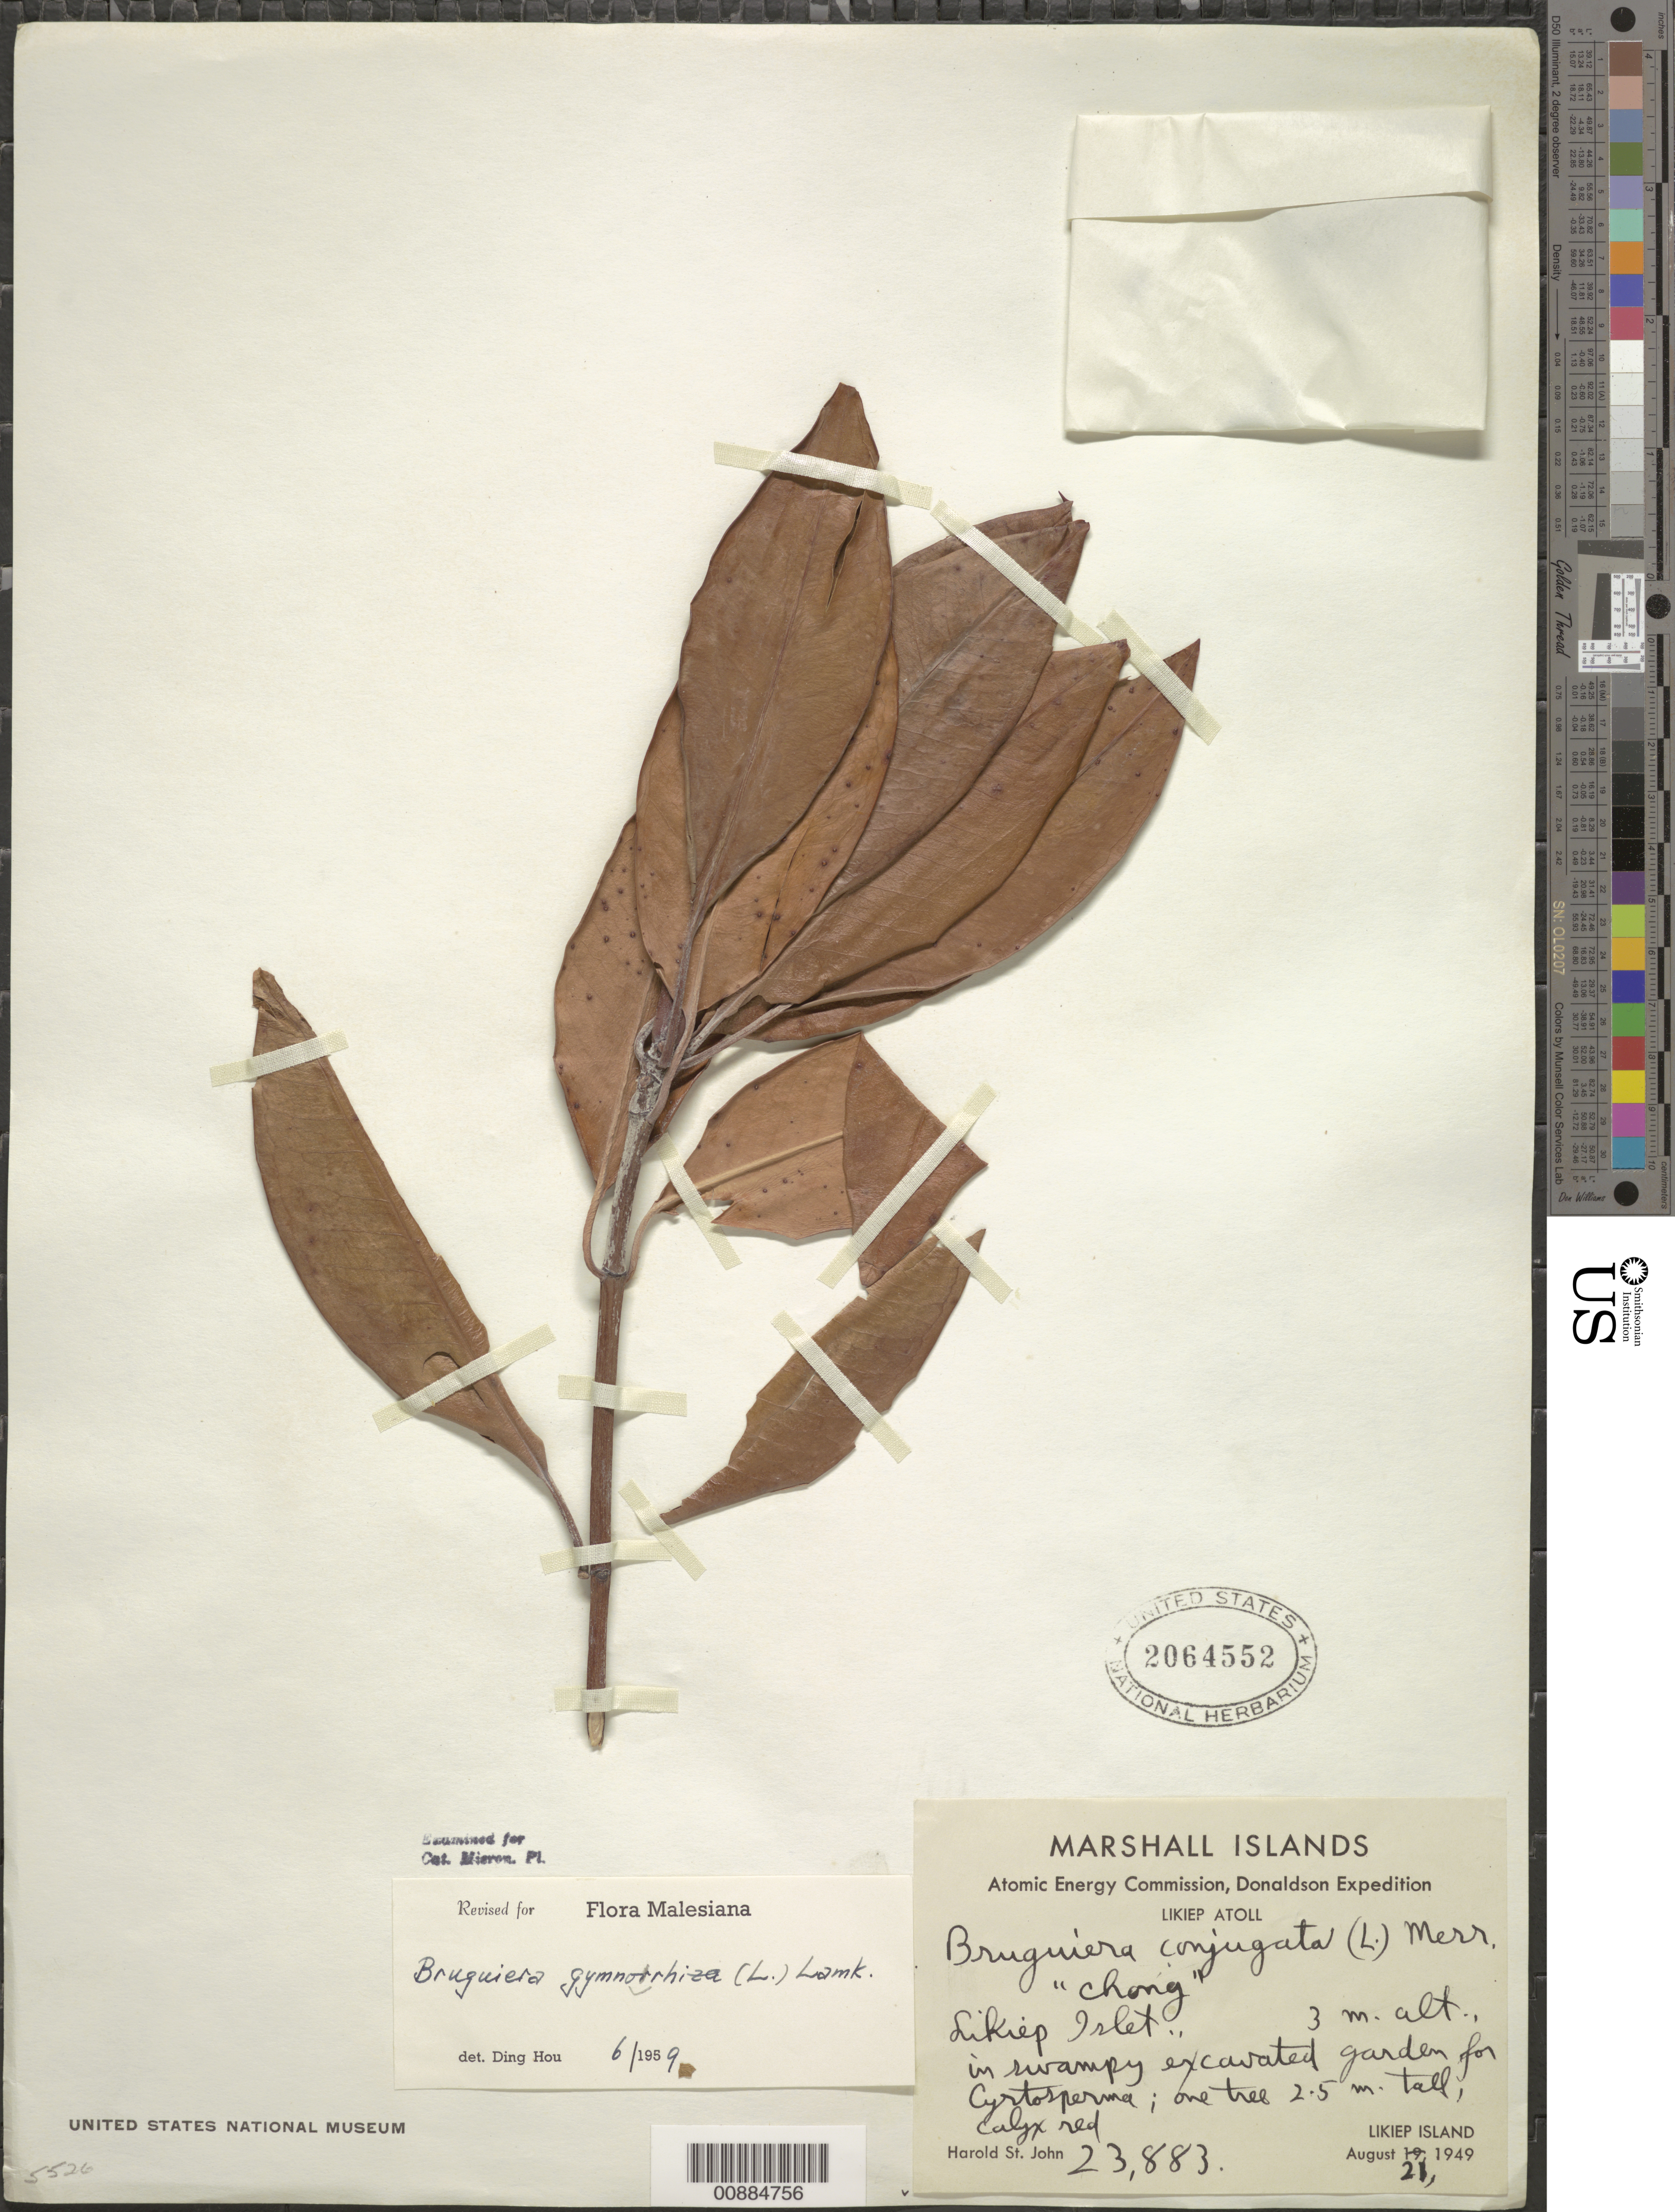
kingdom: Plantae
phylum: Tracheophyta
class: Magnoliopsida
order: Malpighiales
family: Rhizophoraceae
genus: Bruguiera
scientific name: Bruguiera gymnorhiza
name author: (L.) Savigny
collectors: H. St. John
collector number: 23883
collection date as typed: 21 Aug 1949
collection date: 1949-08-21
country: Marshall Islands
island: Likiep Atoll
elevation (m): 3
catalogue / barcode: US 2064552